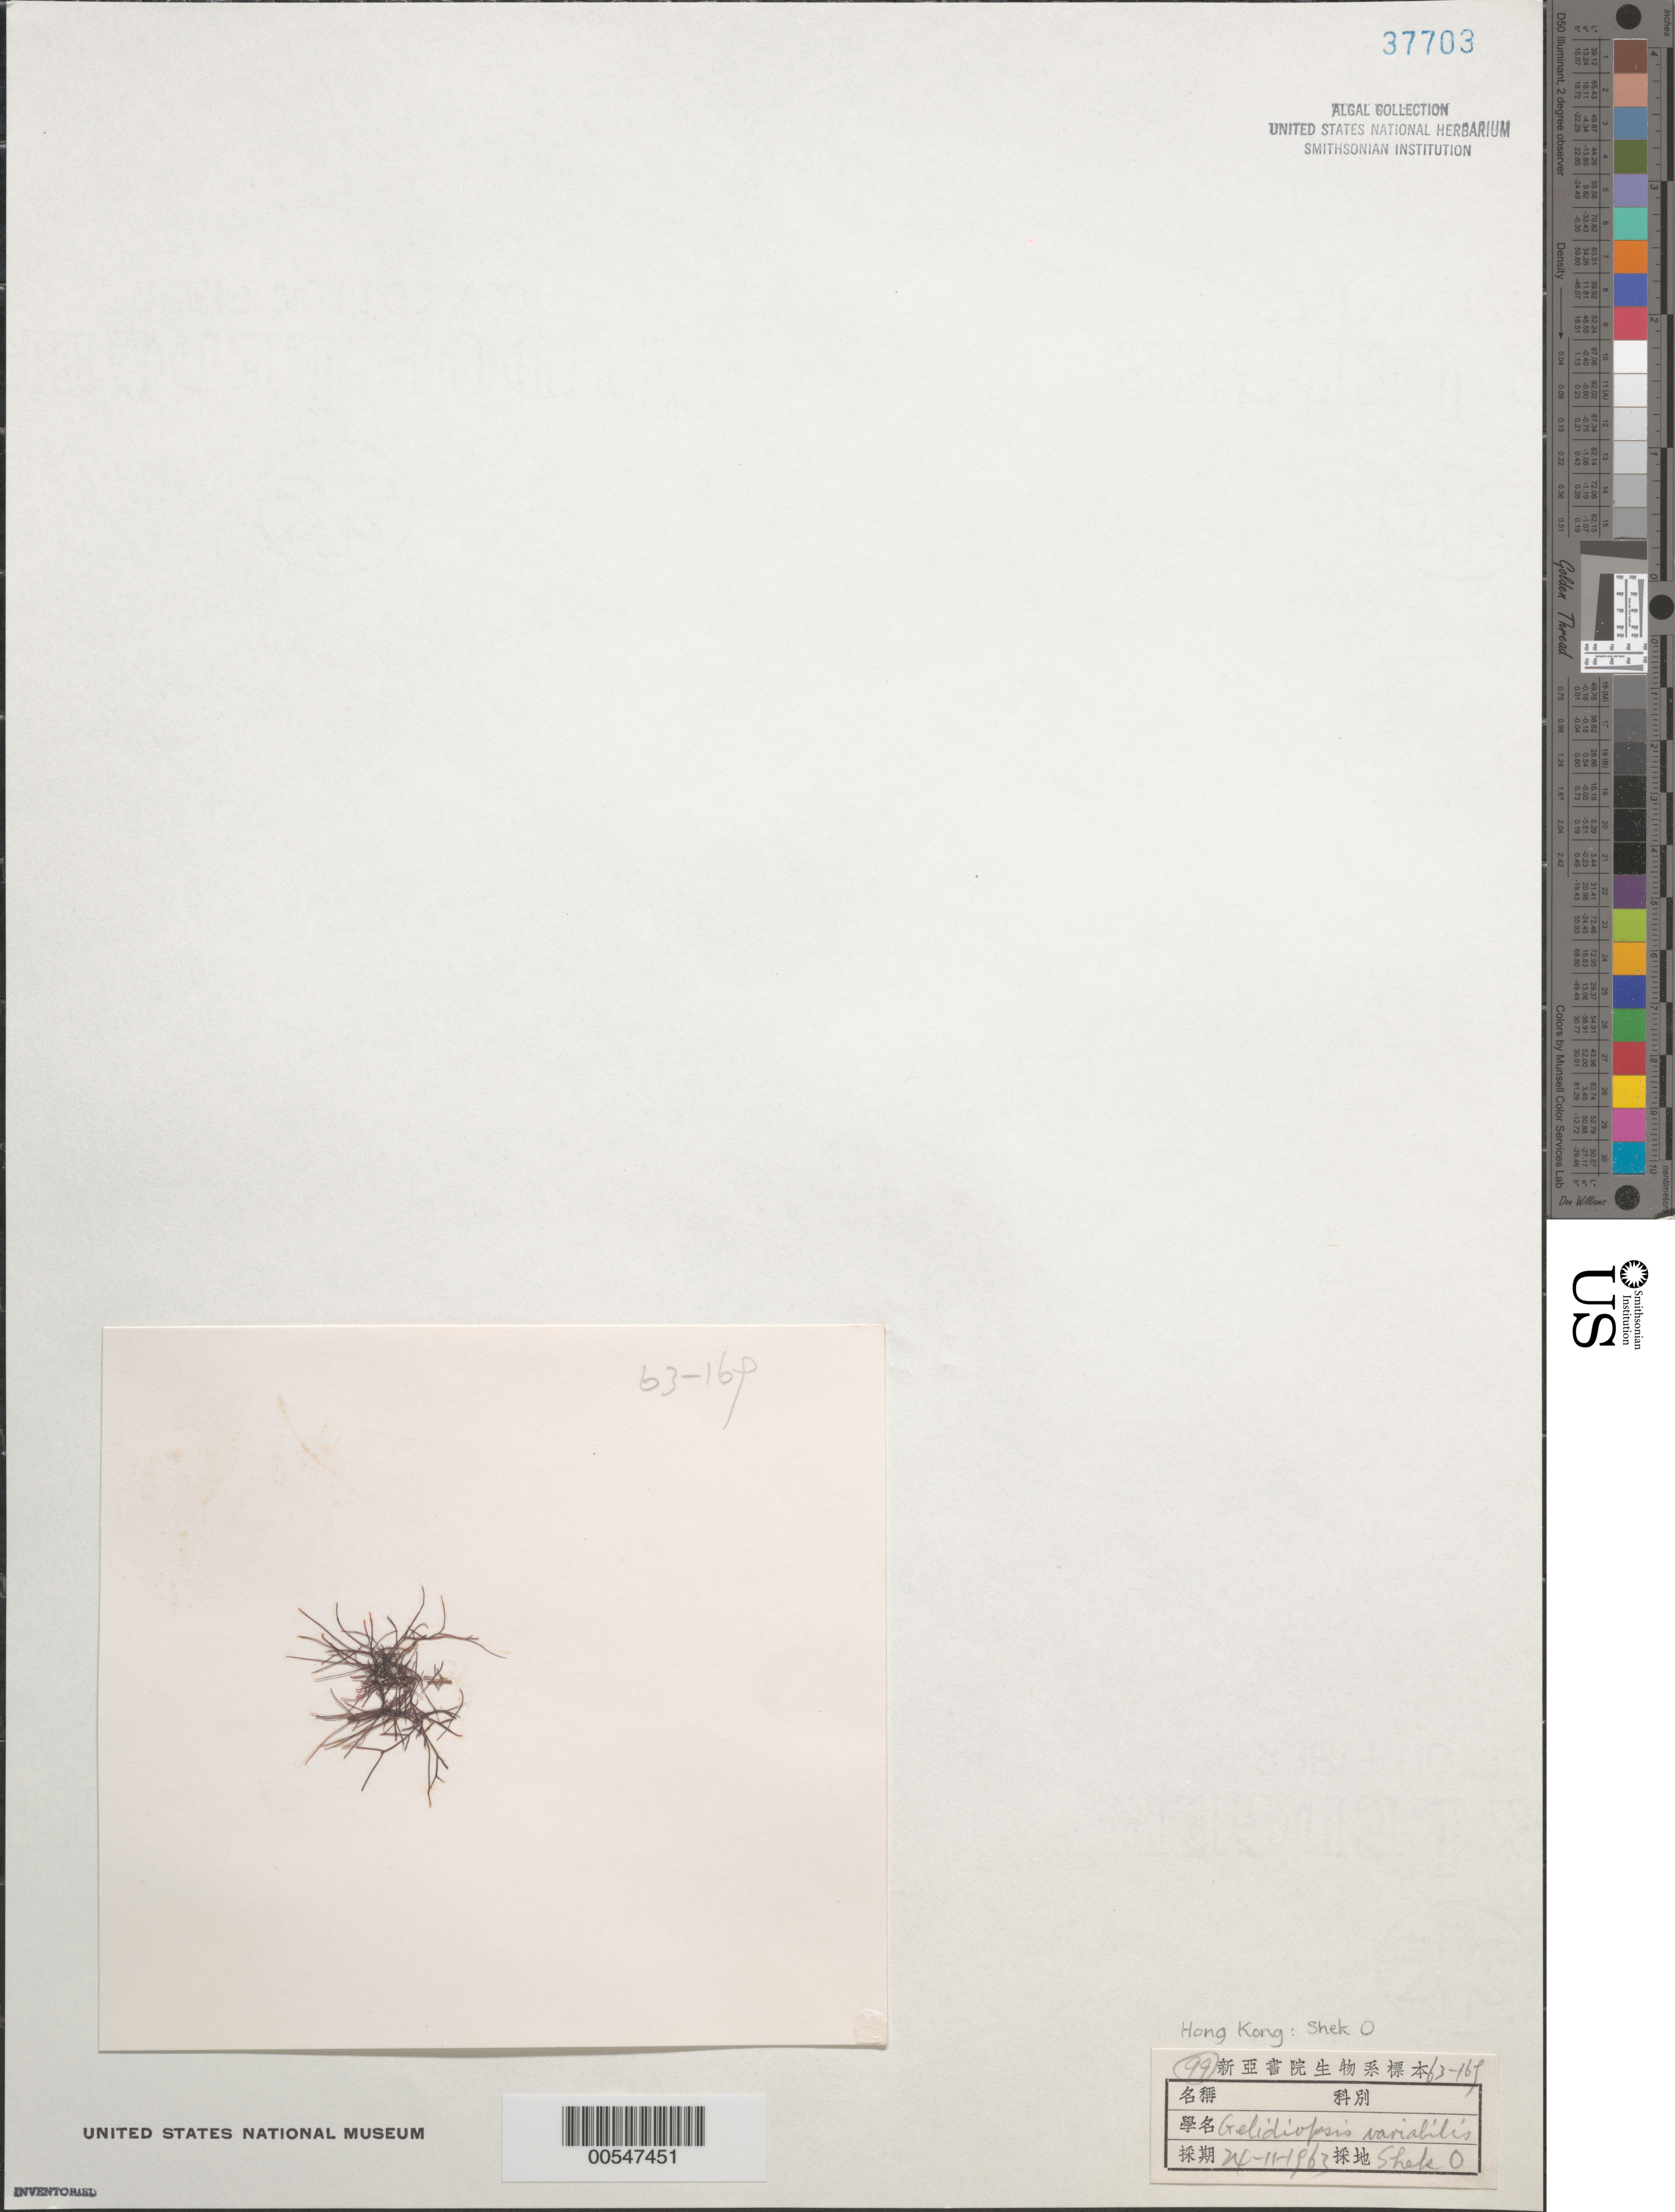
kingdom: Plantae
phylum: Rhodophyta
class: Florideophyceae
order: Rhodymeniales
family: Lomentariaceae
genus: Ceratodictyon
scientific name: Ceratodictyon variabile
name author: (J. Agardh) R.E. Norris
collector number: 63-167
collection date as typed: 24 Nov 1963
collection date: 1963-11-24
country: China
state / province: Hong Kong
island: Hong Kong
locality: Shek O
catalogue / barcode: US 37703